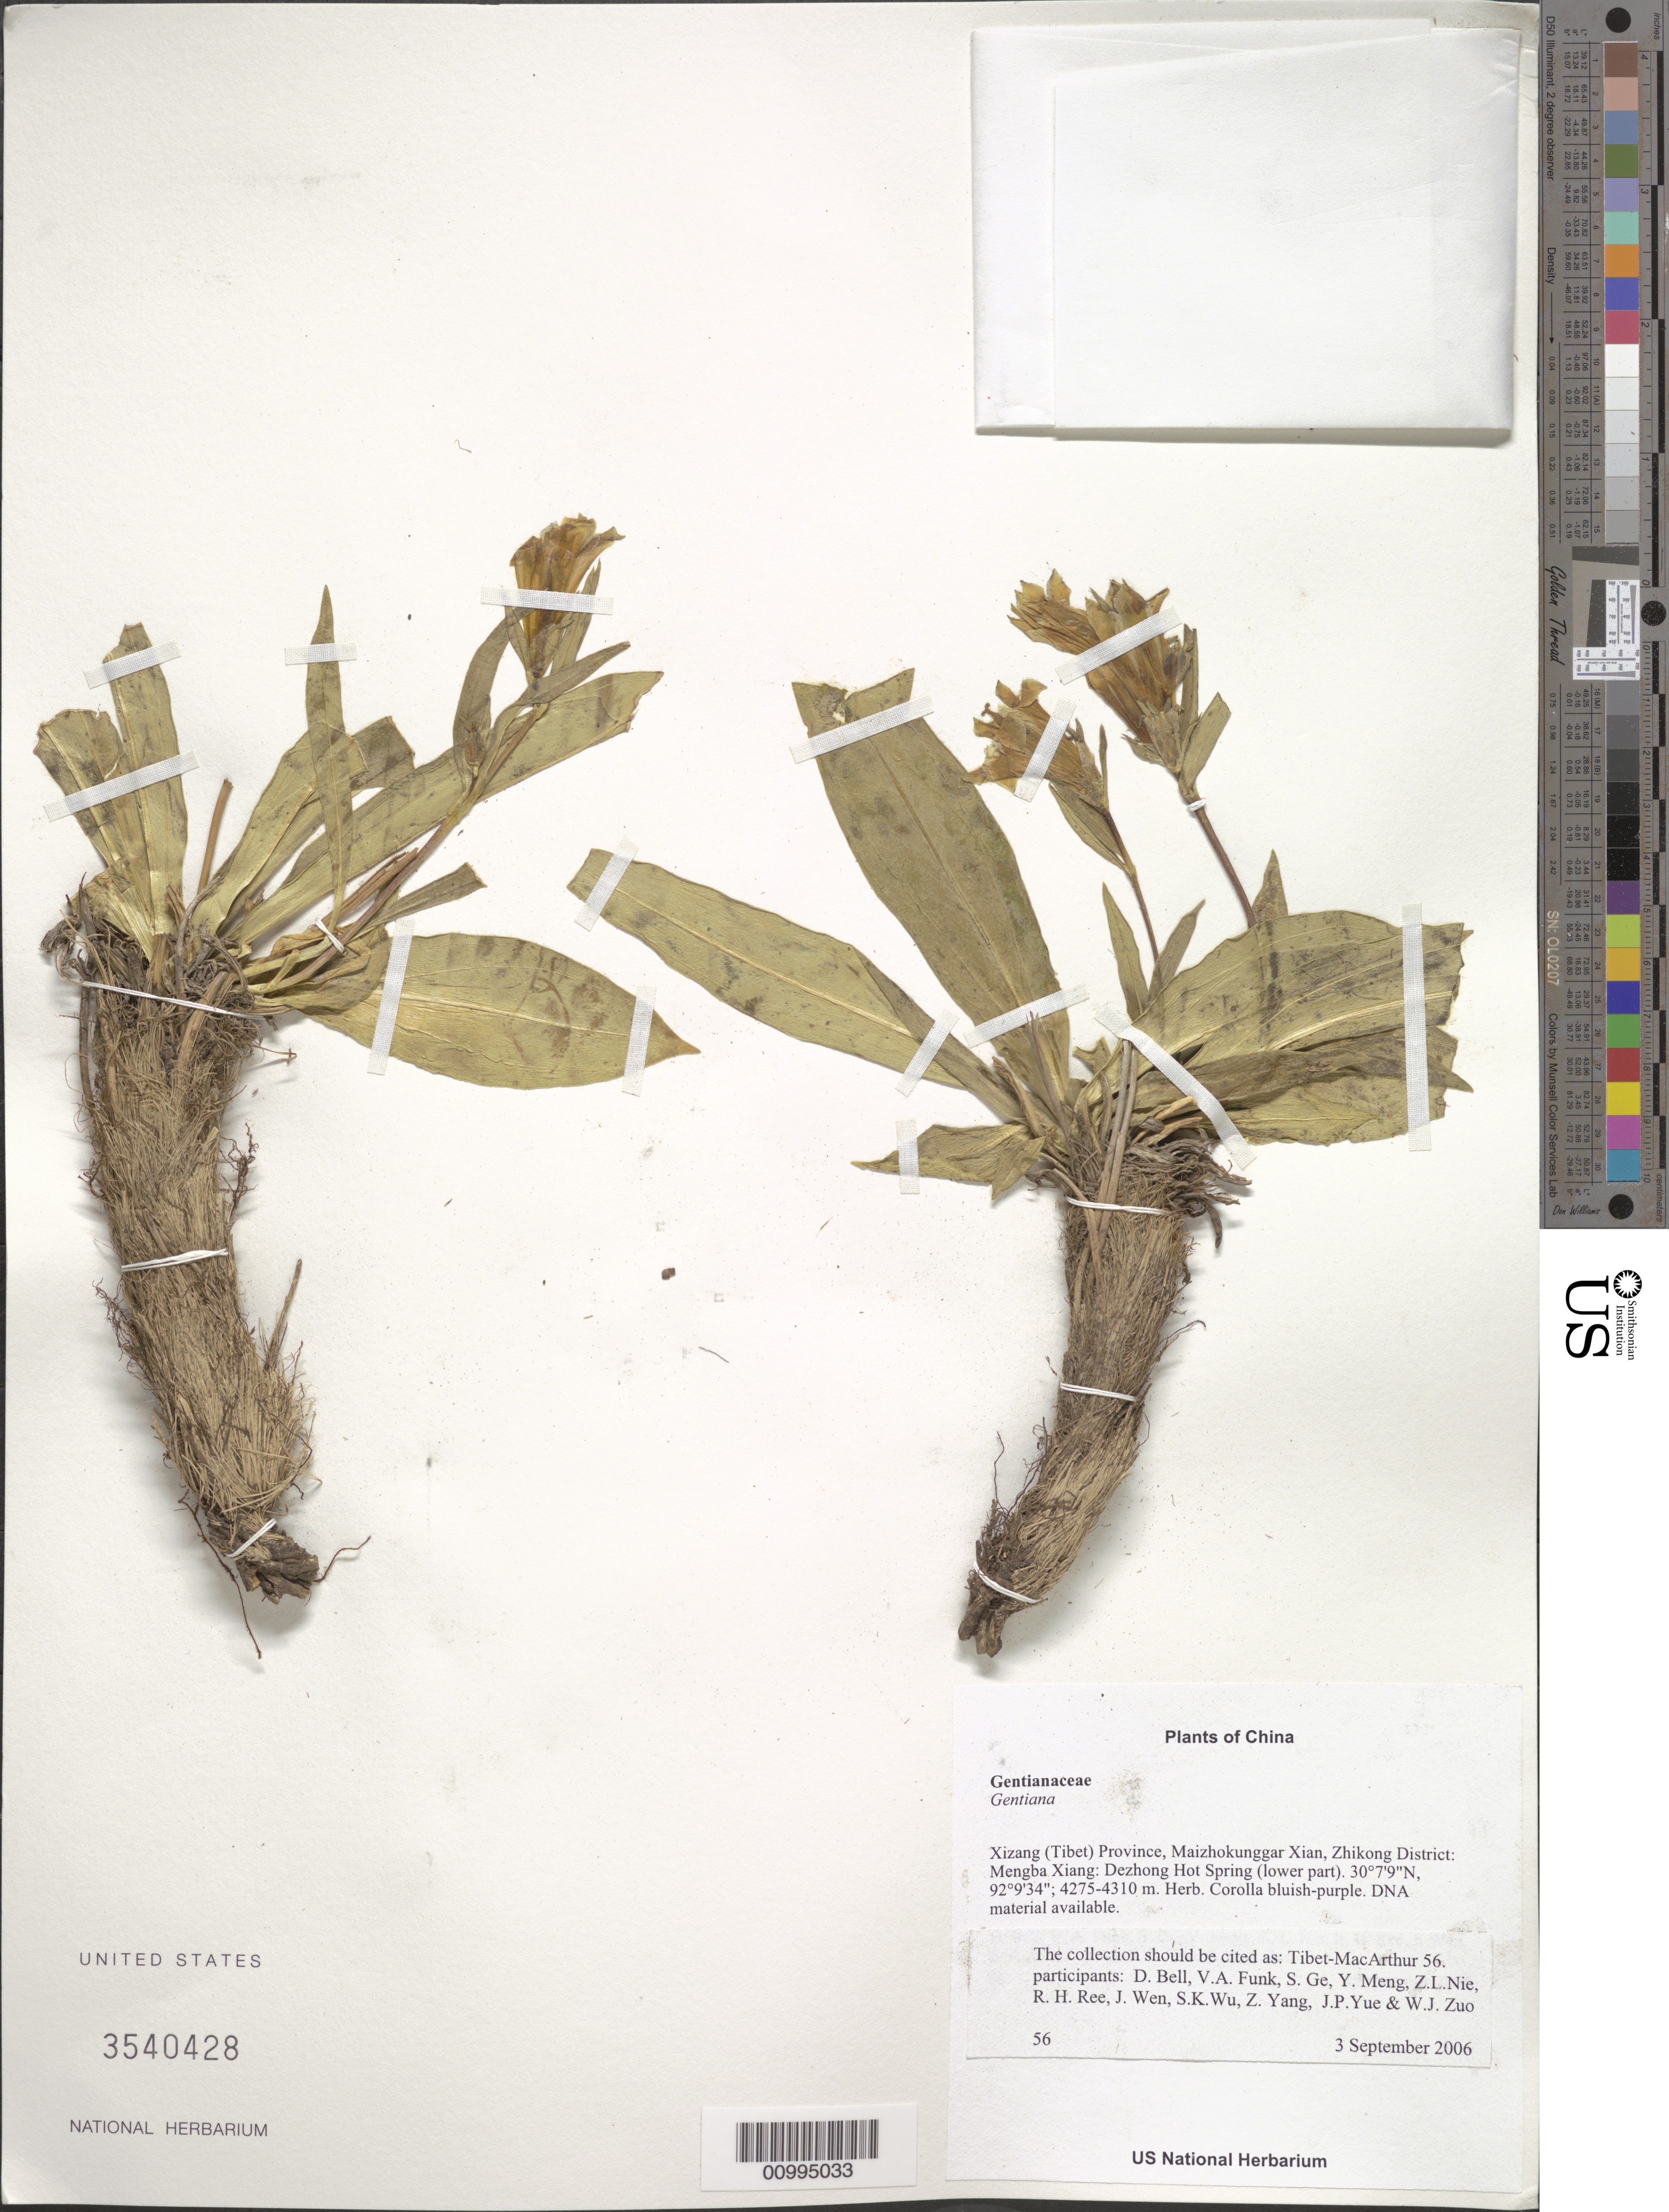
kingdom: Plantae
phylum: Tracheophyta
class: Magnoliopsida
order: Gentianales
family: Gentianaceae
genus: Gentiana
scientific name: Gentiana sp.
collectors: Tibet-MacArthur, D. A. Bell, V. Funk, S. Ge, Y. Meng, Z. Nie, R. Ree, J. Wen, S. K. Wu, Z. Yang, J. Yue & W. Zuo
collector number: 56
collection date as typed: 03 Sep 2006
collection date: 2006-09-03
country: China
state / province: Xizang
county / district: Maizhokunggar Xian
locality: Zhikong District: Mengba Xiang:Dezhong Hot Spring (lower part).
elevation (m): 4275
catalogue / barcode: US 3540428